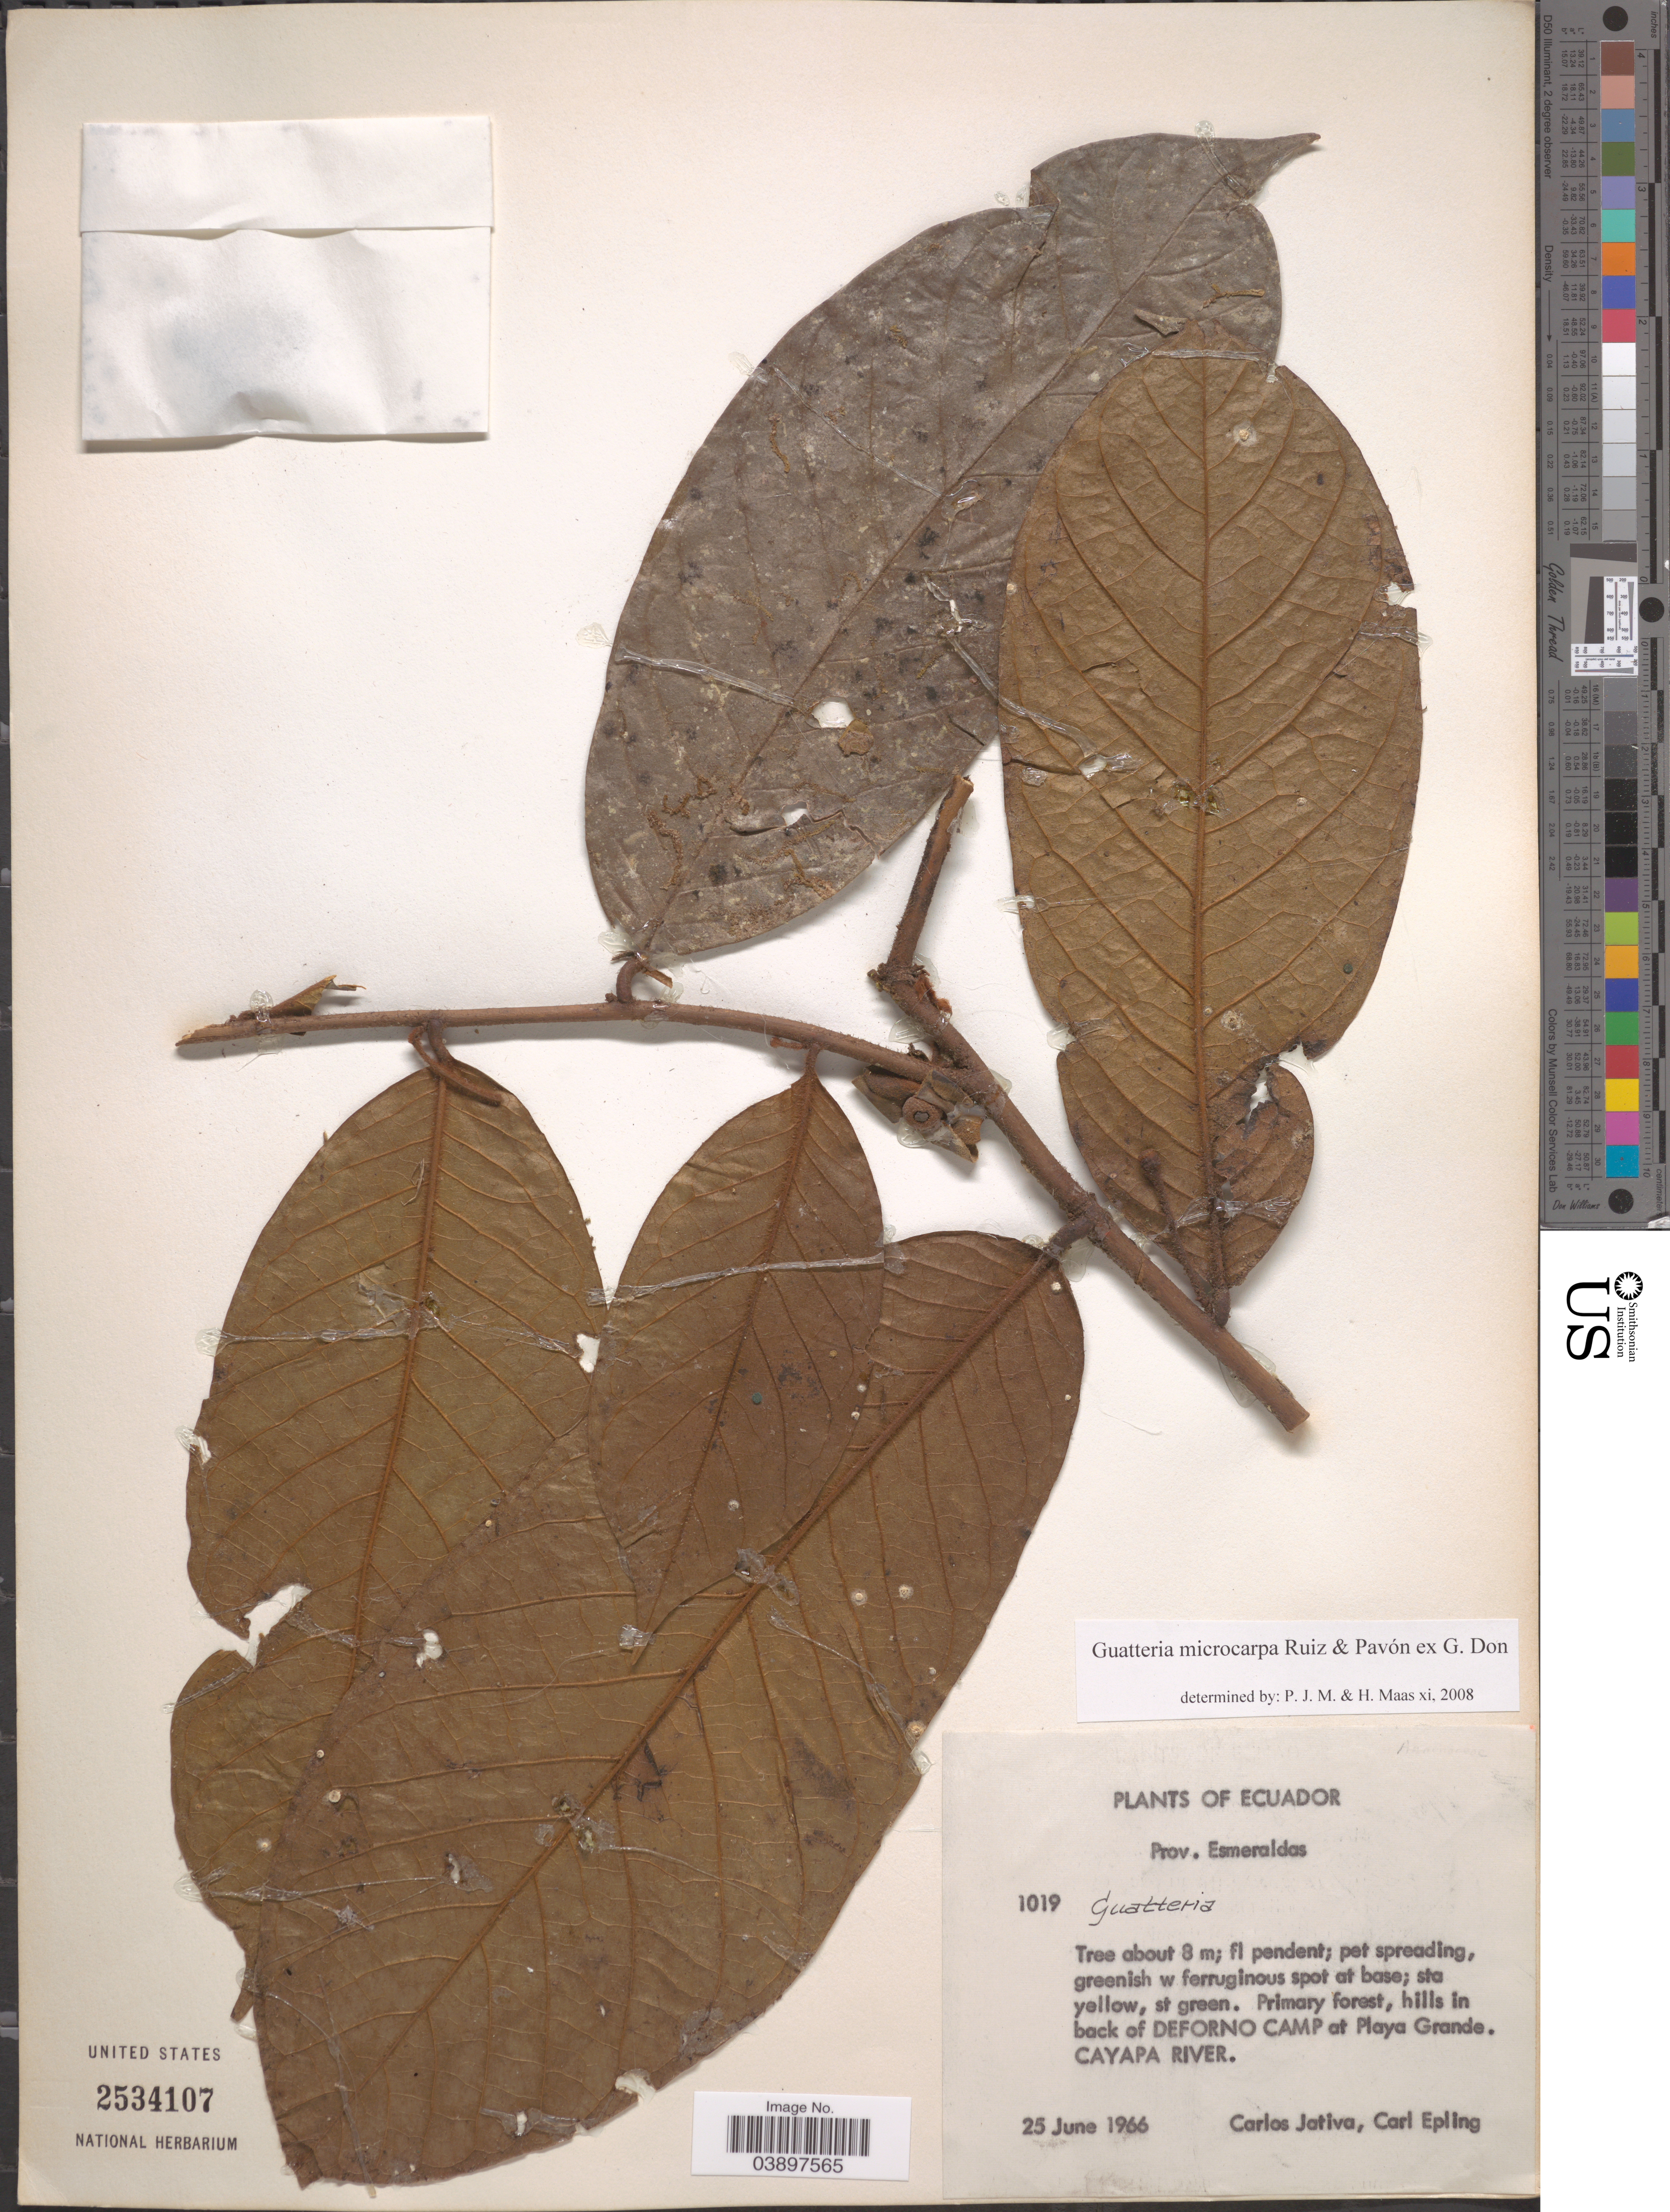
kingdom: Plantae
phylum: Tracheophyta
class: Magnoliopsida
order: Magnoliales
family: Annonaceae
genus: Guatteria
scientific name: Guatteria microcarpa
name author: Ruiz & Pav. ex E.A. López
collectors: C. D. Játiva & C. C. Epling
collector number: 1019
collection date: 1966-06-25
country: Ecuador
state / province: Esmeraldas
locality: Hills in back of Deforno Camp at Playa Grande. Cayapa River.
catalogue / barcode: US 2534107